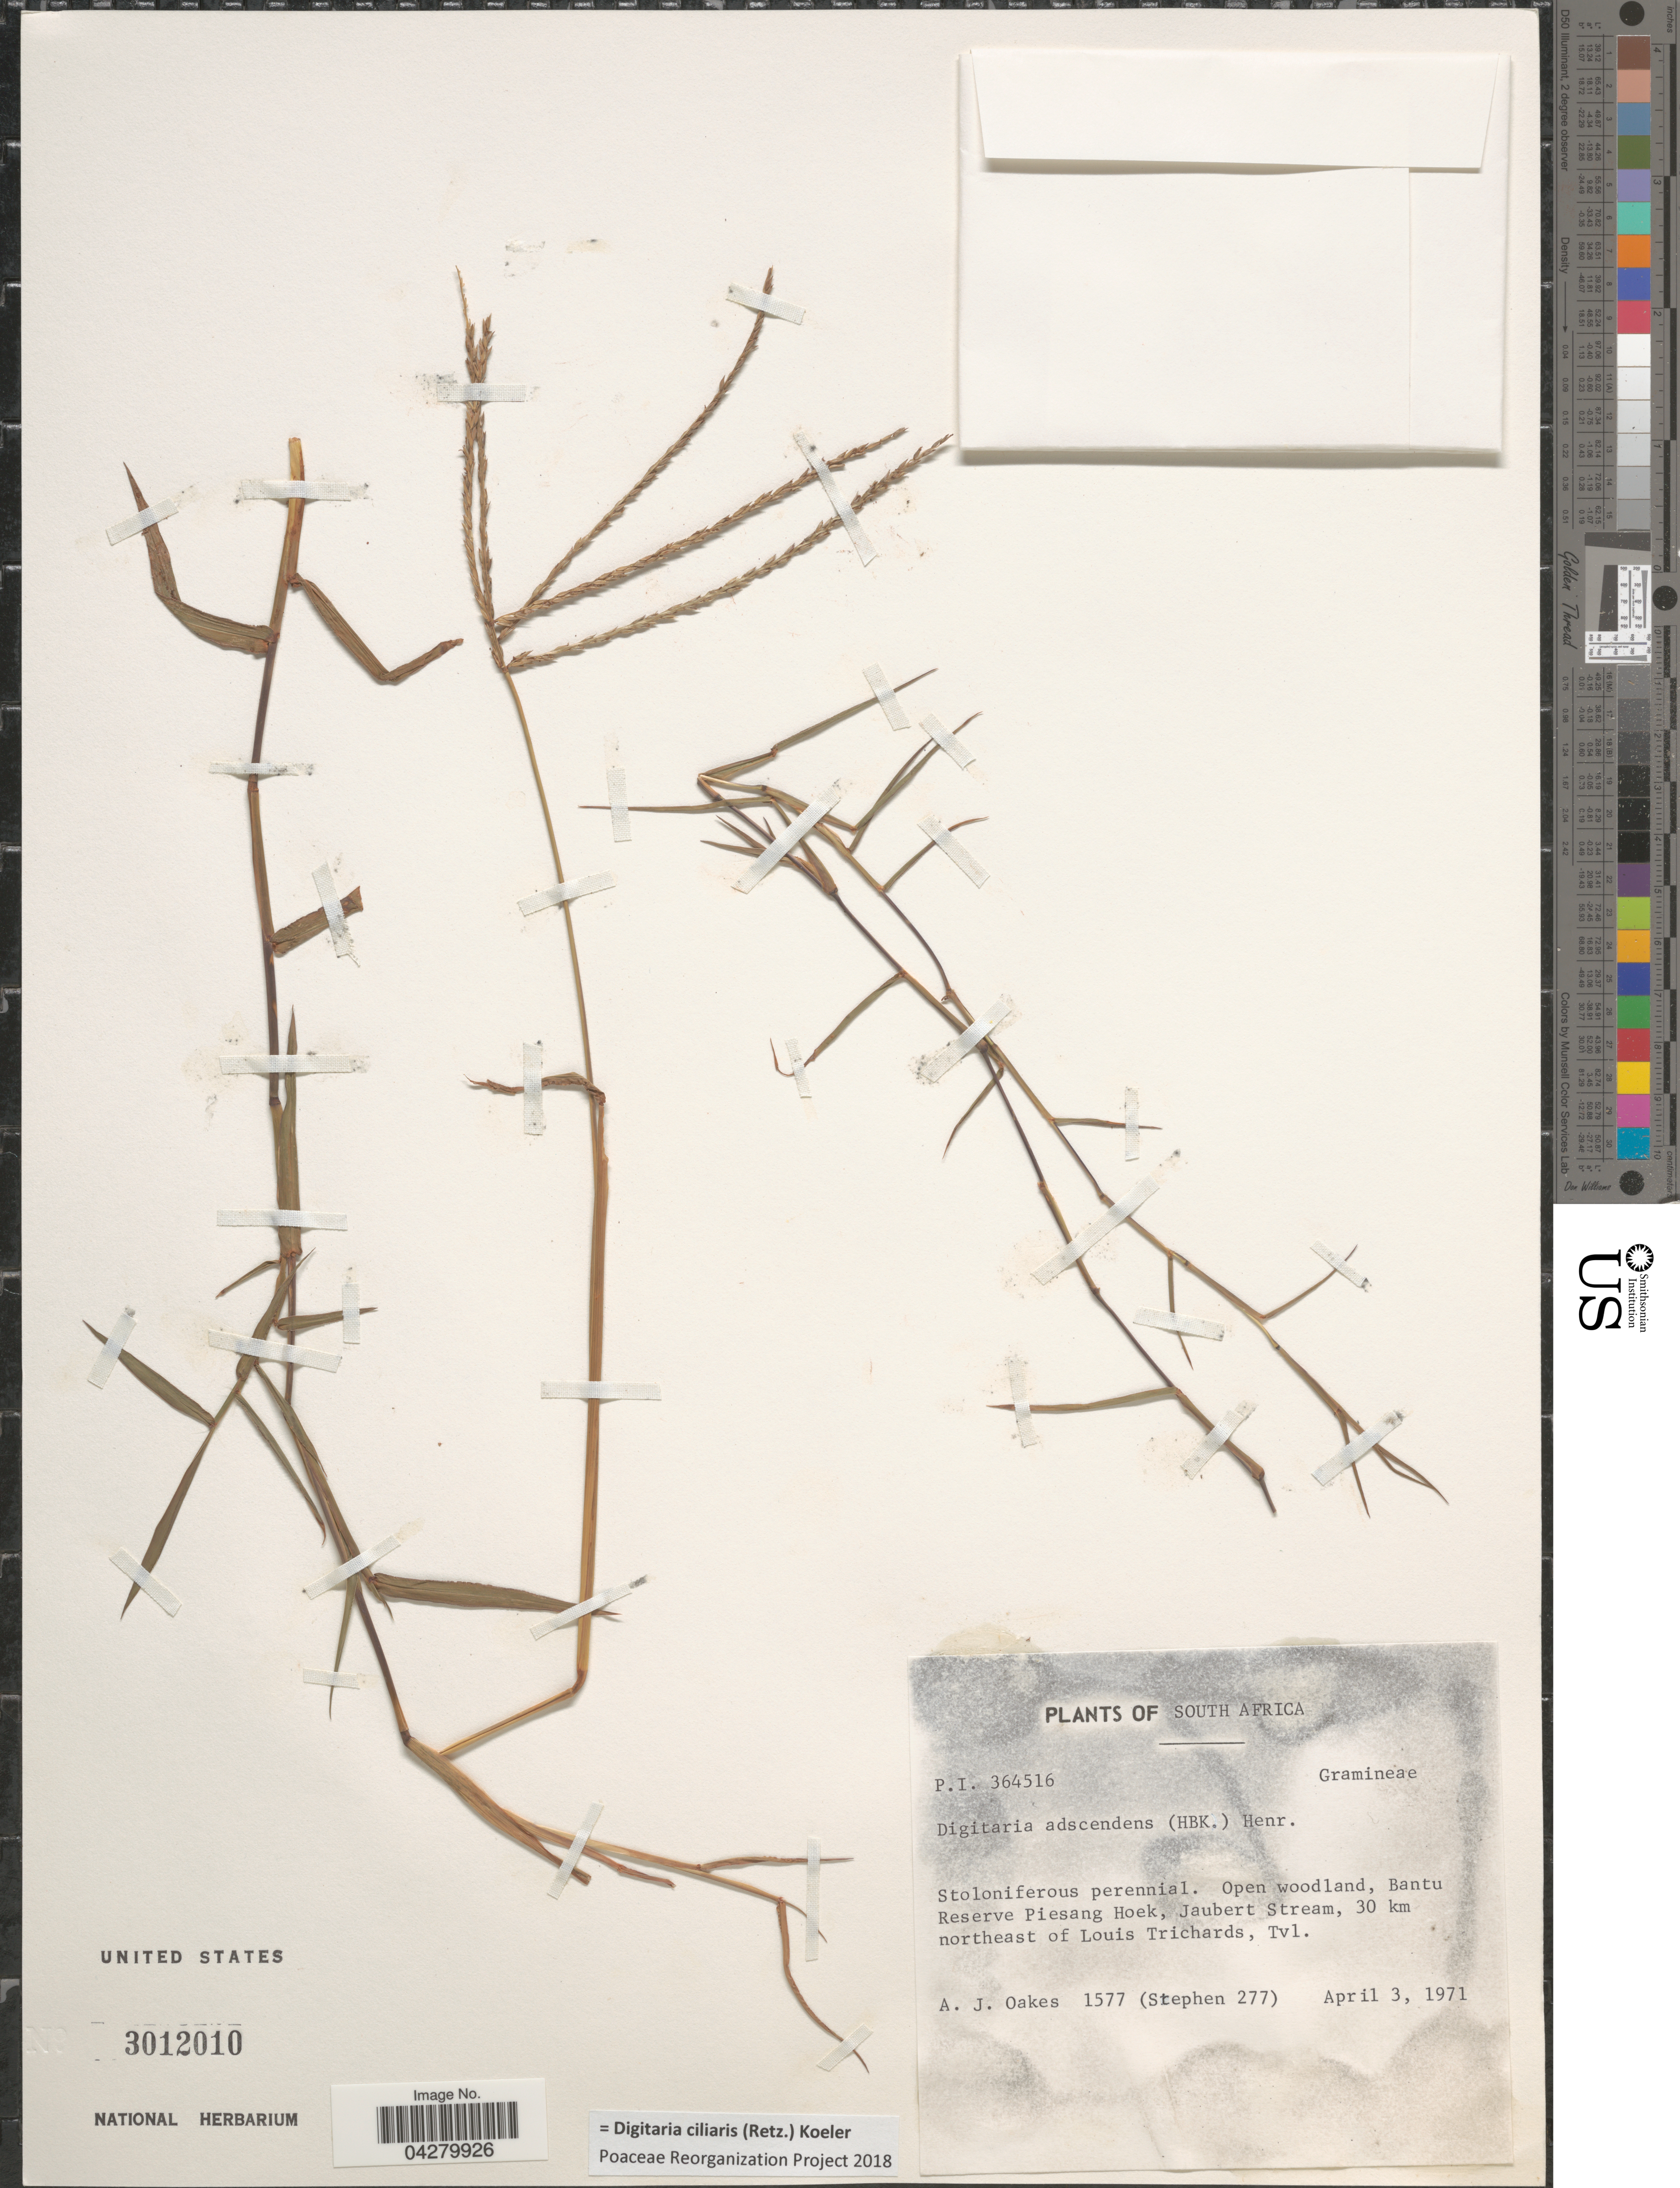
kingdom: Plantae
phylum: Tracheophyta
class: Liliopsida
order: Poales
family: Poaceae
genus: Digitaria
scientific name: Digitaria ciliaris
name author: (Retz.) Koeler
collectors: A. Oakes & Stephen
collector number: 1577/277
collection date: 1971-04-03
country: South Africa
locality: Open woodland, Bantu Reserve Piesang Hoek, Jaubert Stream, 30 km northeast of Louis Trichards, Tvl.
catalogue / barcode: US 3012010